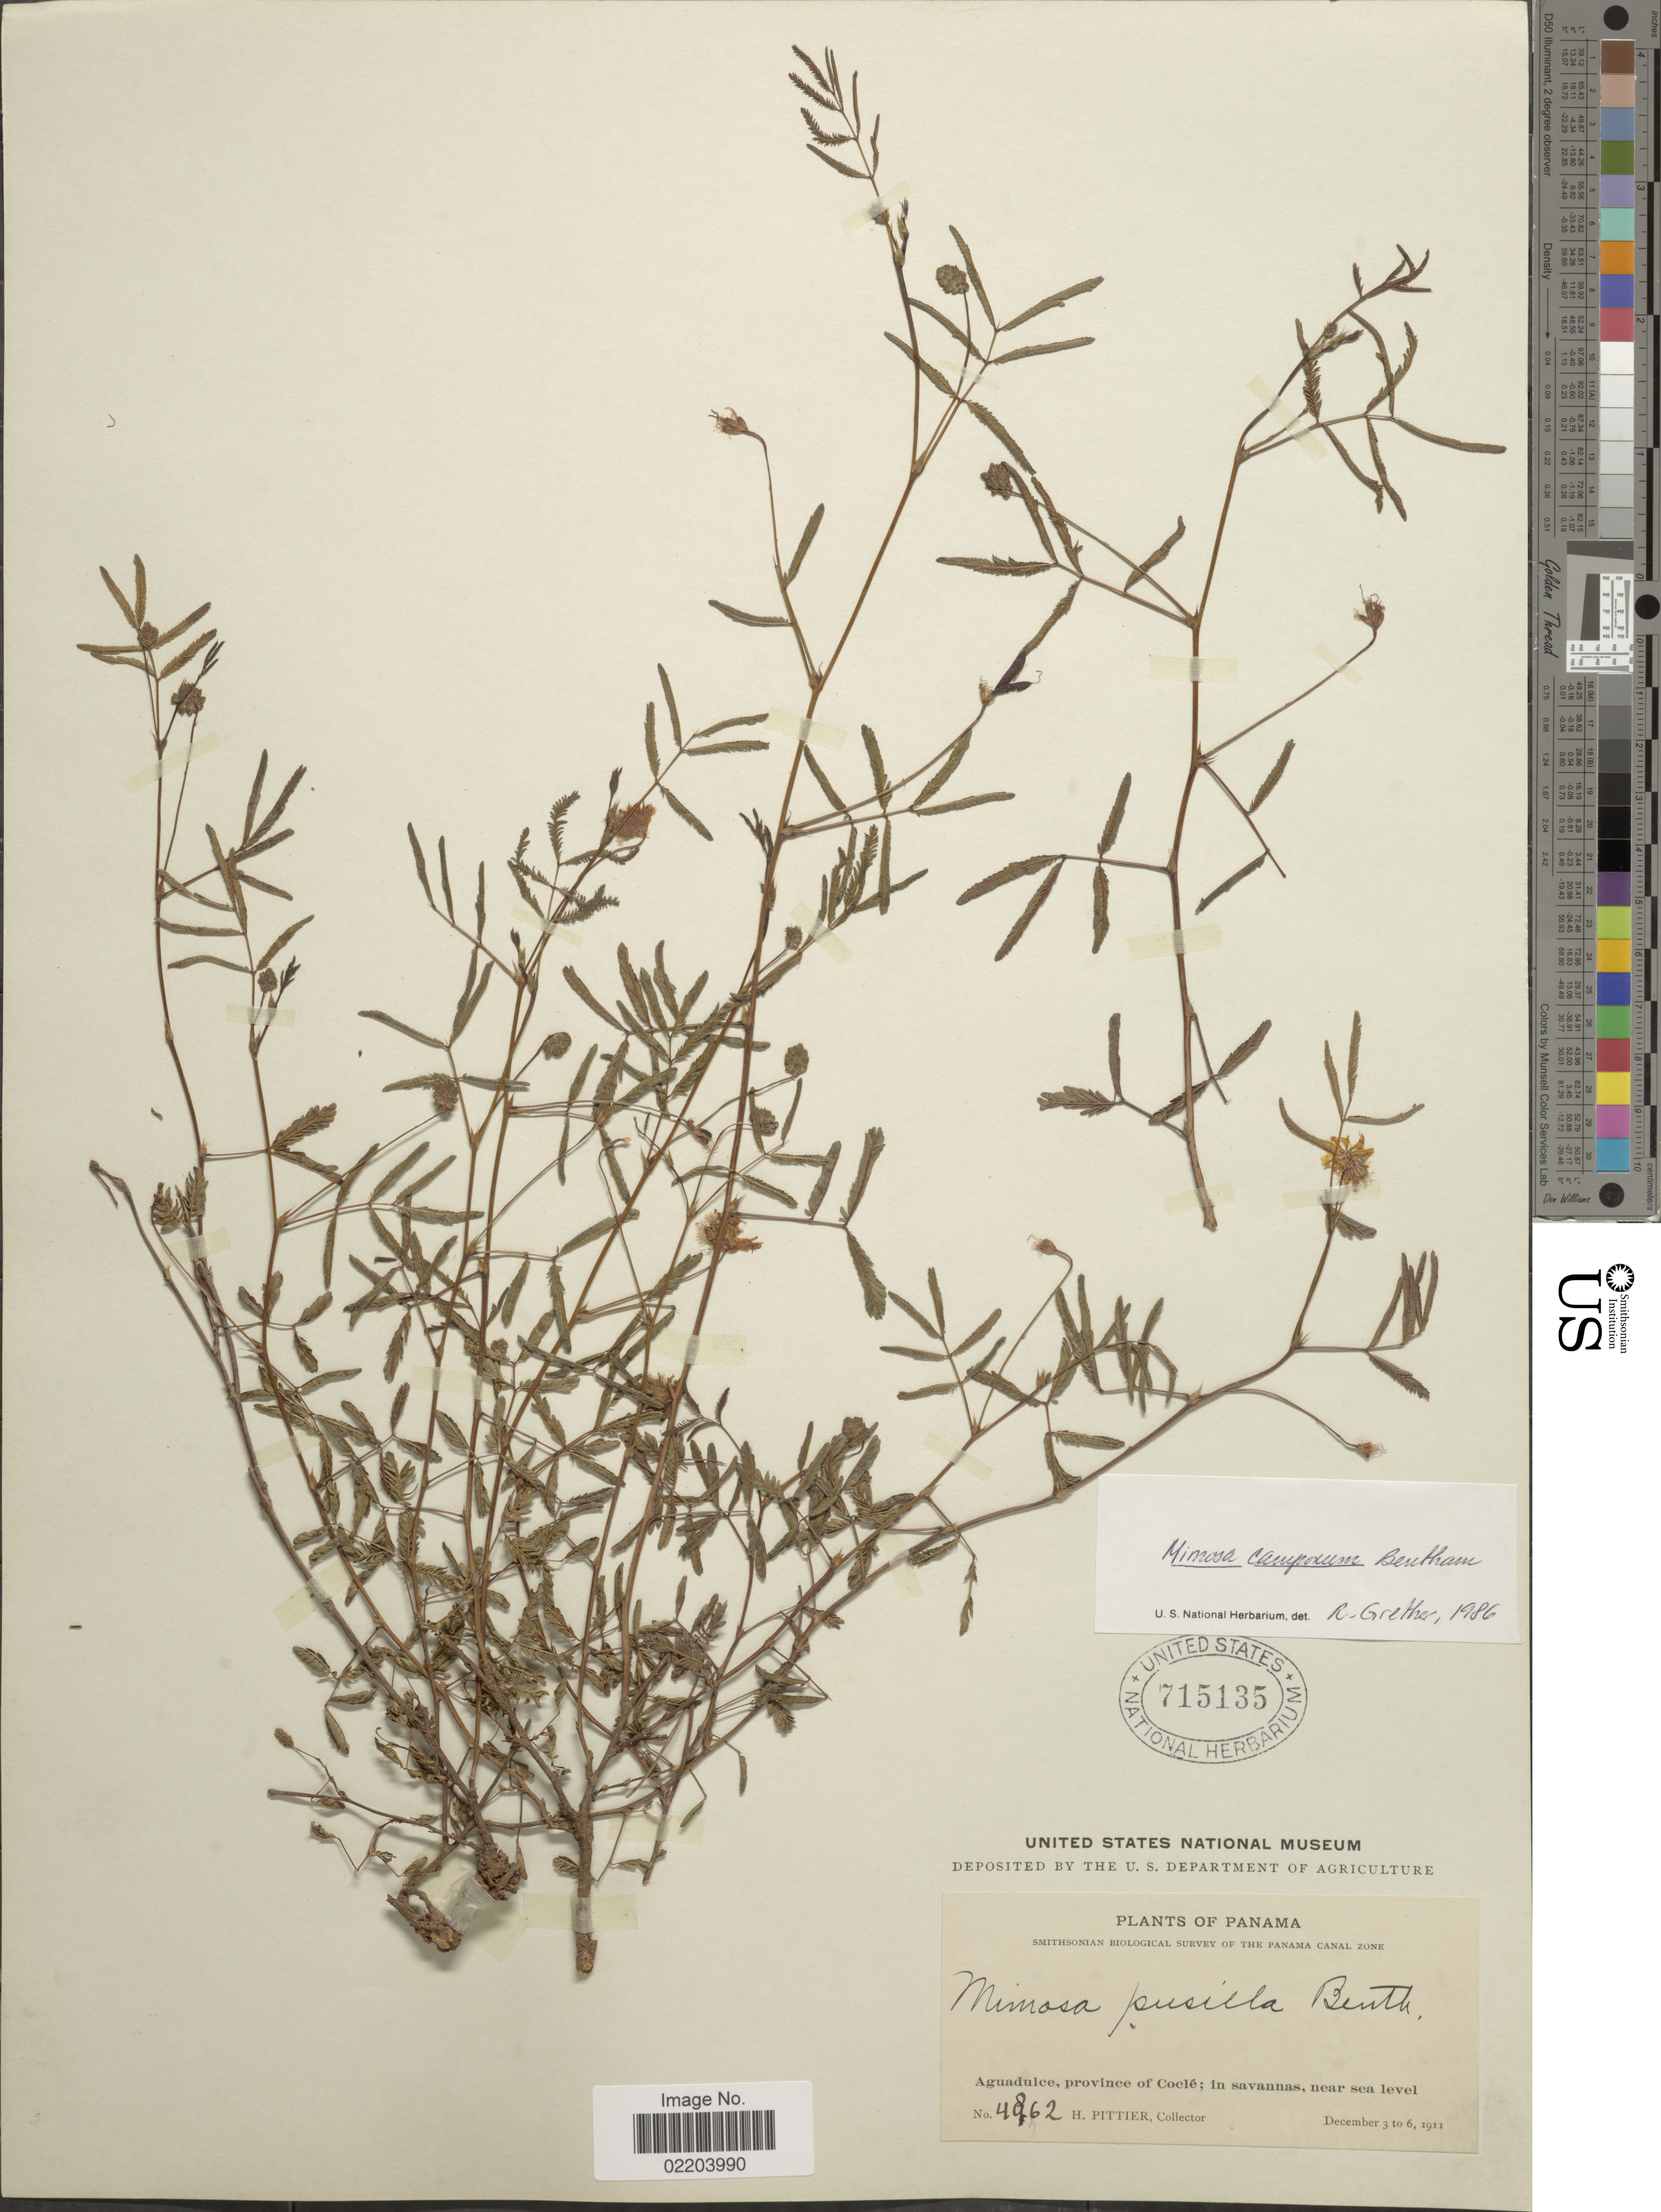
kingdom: Plantae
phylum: Tracheophyta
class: Magnoliopsida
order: Fabales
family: Fabaceae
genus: Mimosa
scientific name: Mimosa camporum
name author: Benth.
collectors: H. F. Pittier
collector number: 4862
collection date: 1911-12-03/1911-12-06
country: Panama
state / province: Coclé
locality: Aguadulce, province of Coclé; in savannas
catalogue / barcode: US 715135